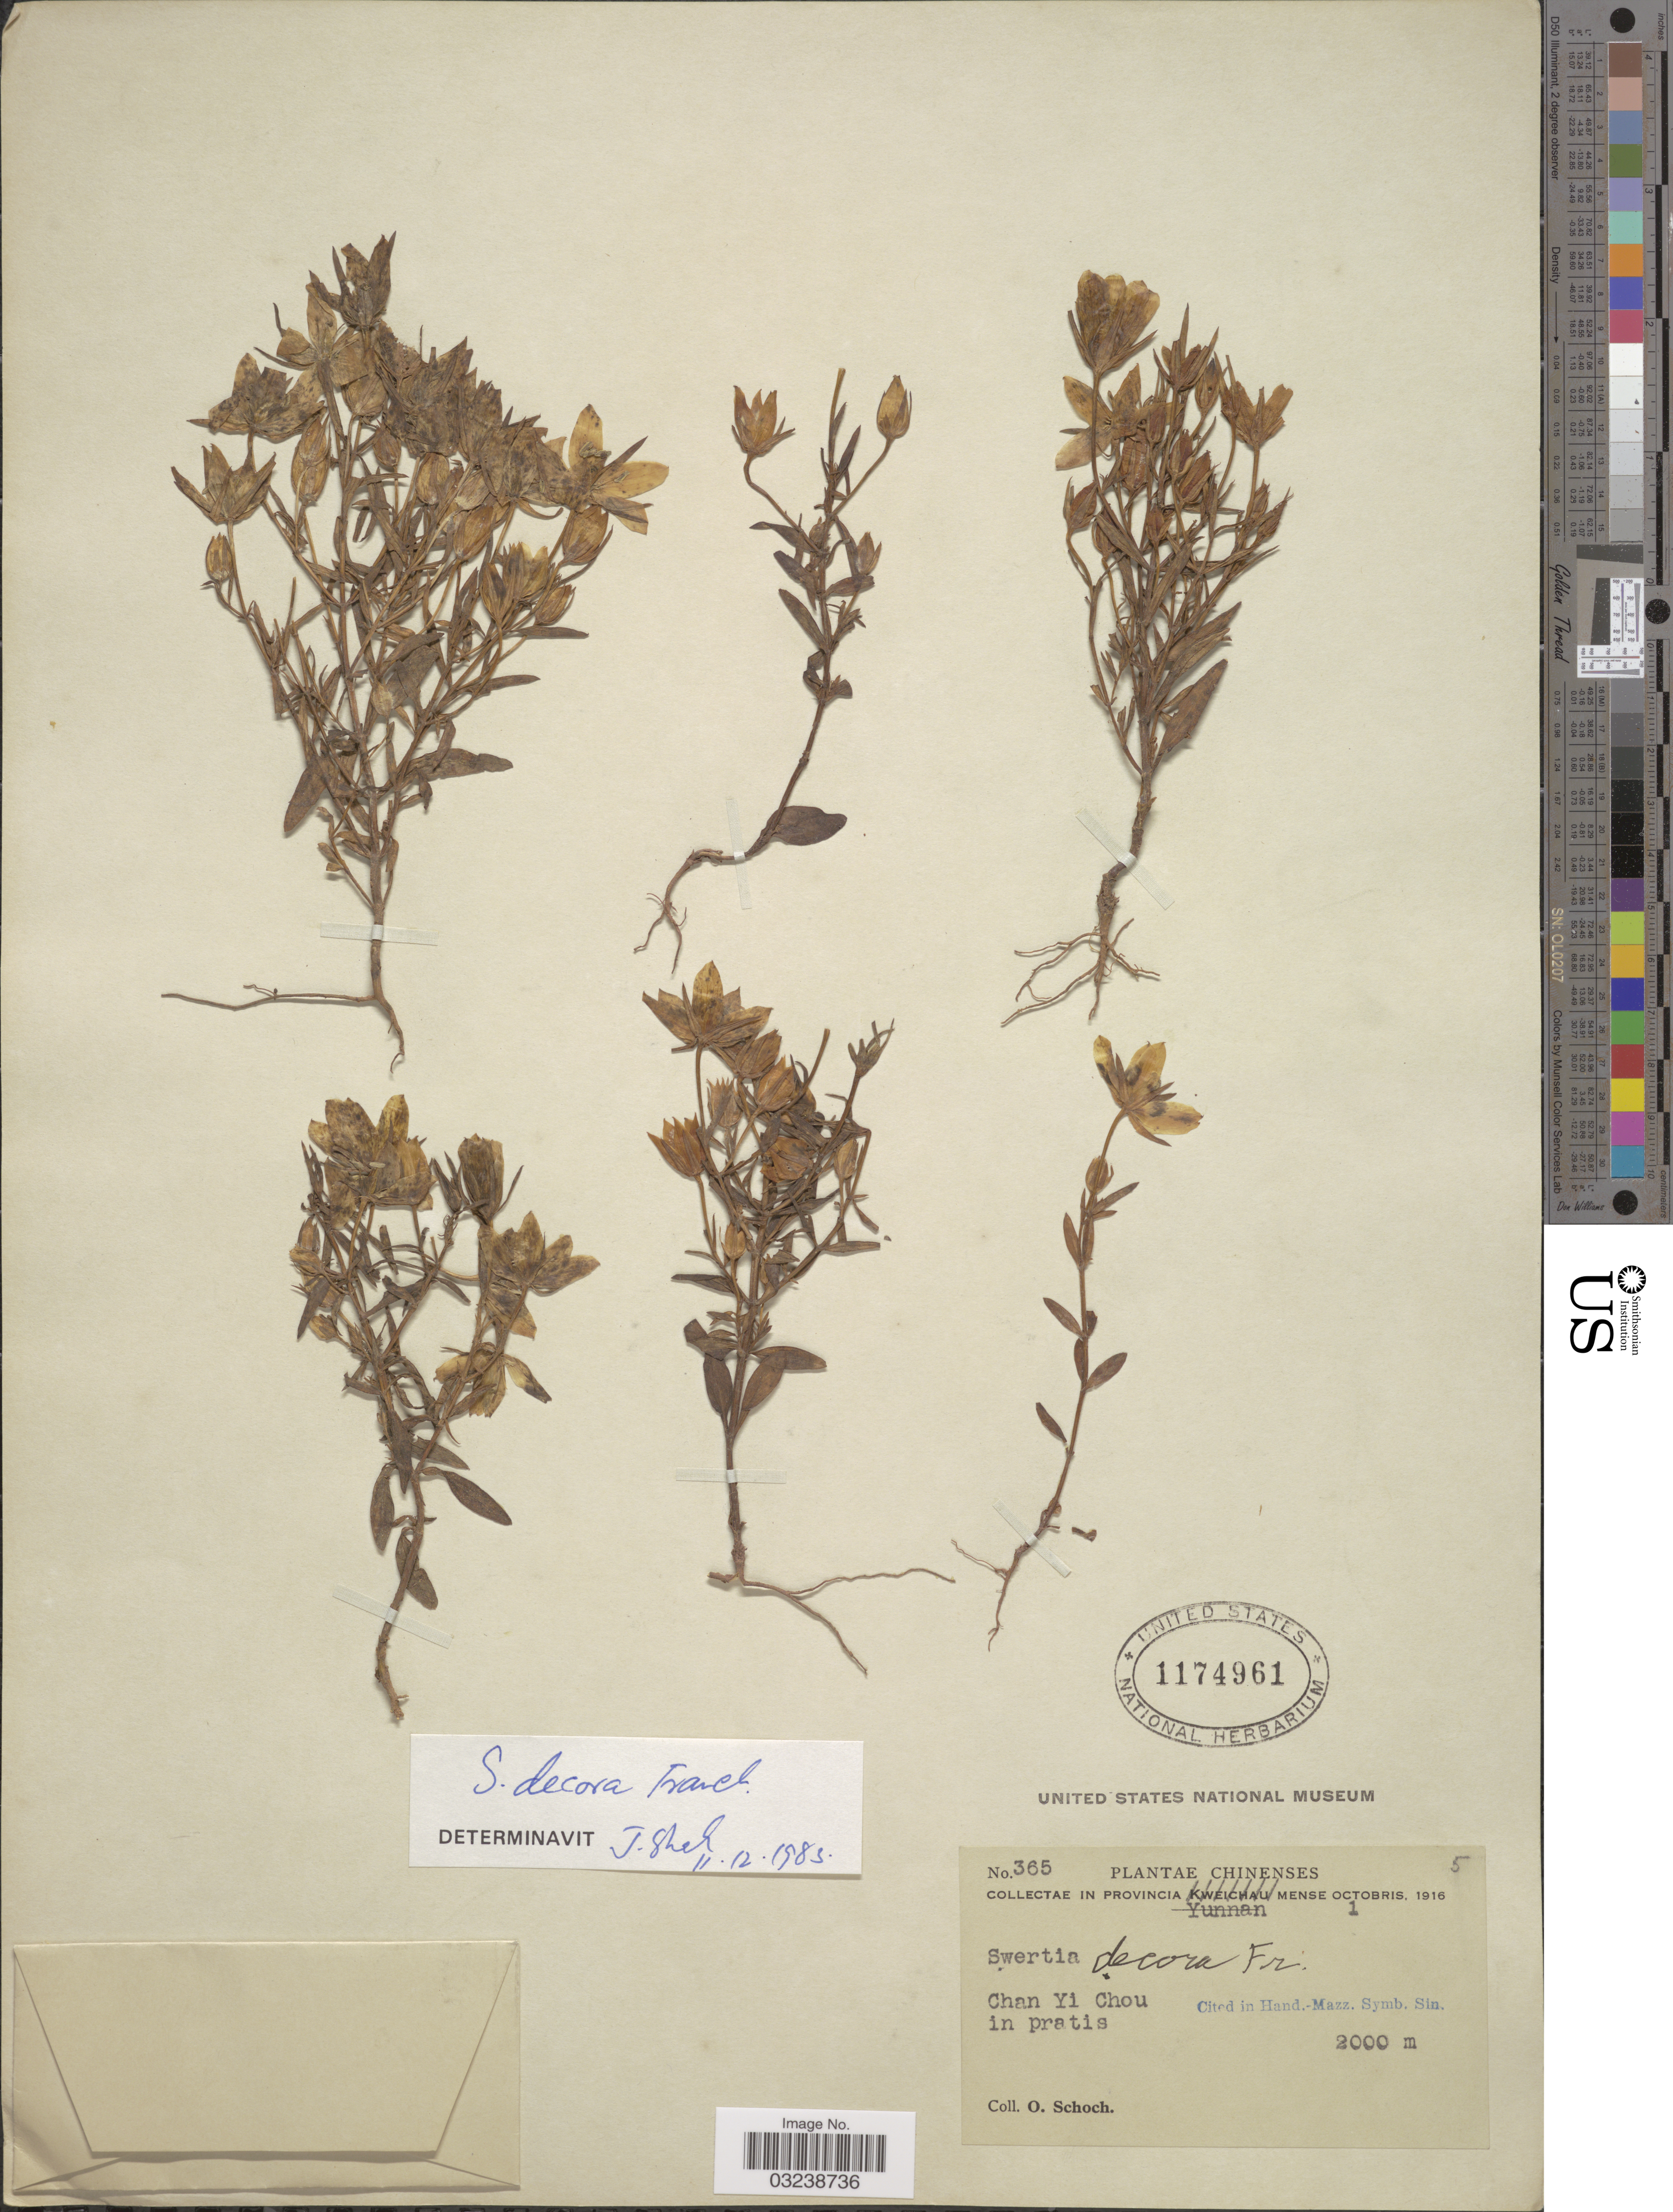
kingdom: Plantae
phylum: Tracheophyta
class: Magnoliopsida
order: Gentianales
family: Gentianaceae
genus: Swertia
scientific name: Swertia decora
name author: Franch.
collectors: O. Schoch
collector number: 365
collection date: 1916-10-01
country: China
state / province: Yunnan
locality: In provincia Yunnan. Chan Yi Chou in pratis.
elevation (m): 2000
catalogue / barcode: US 1174961